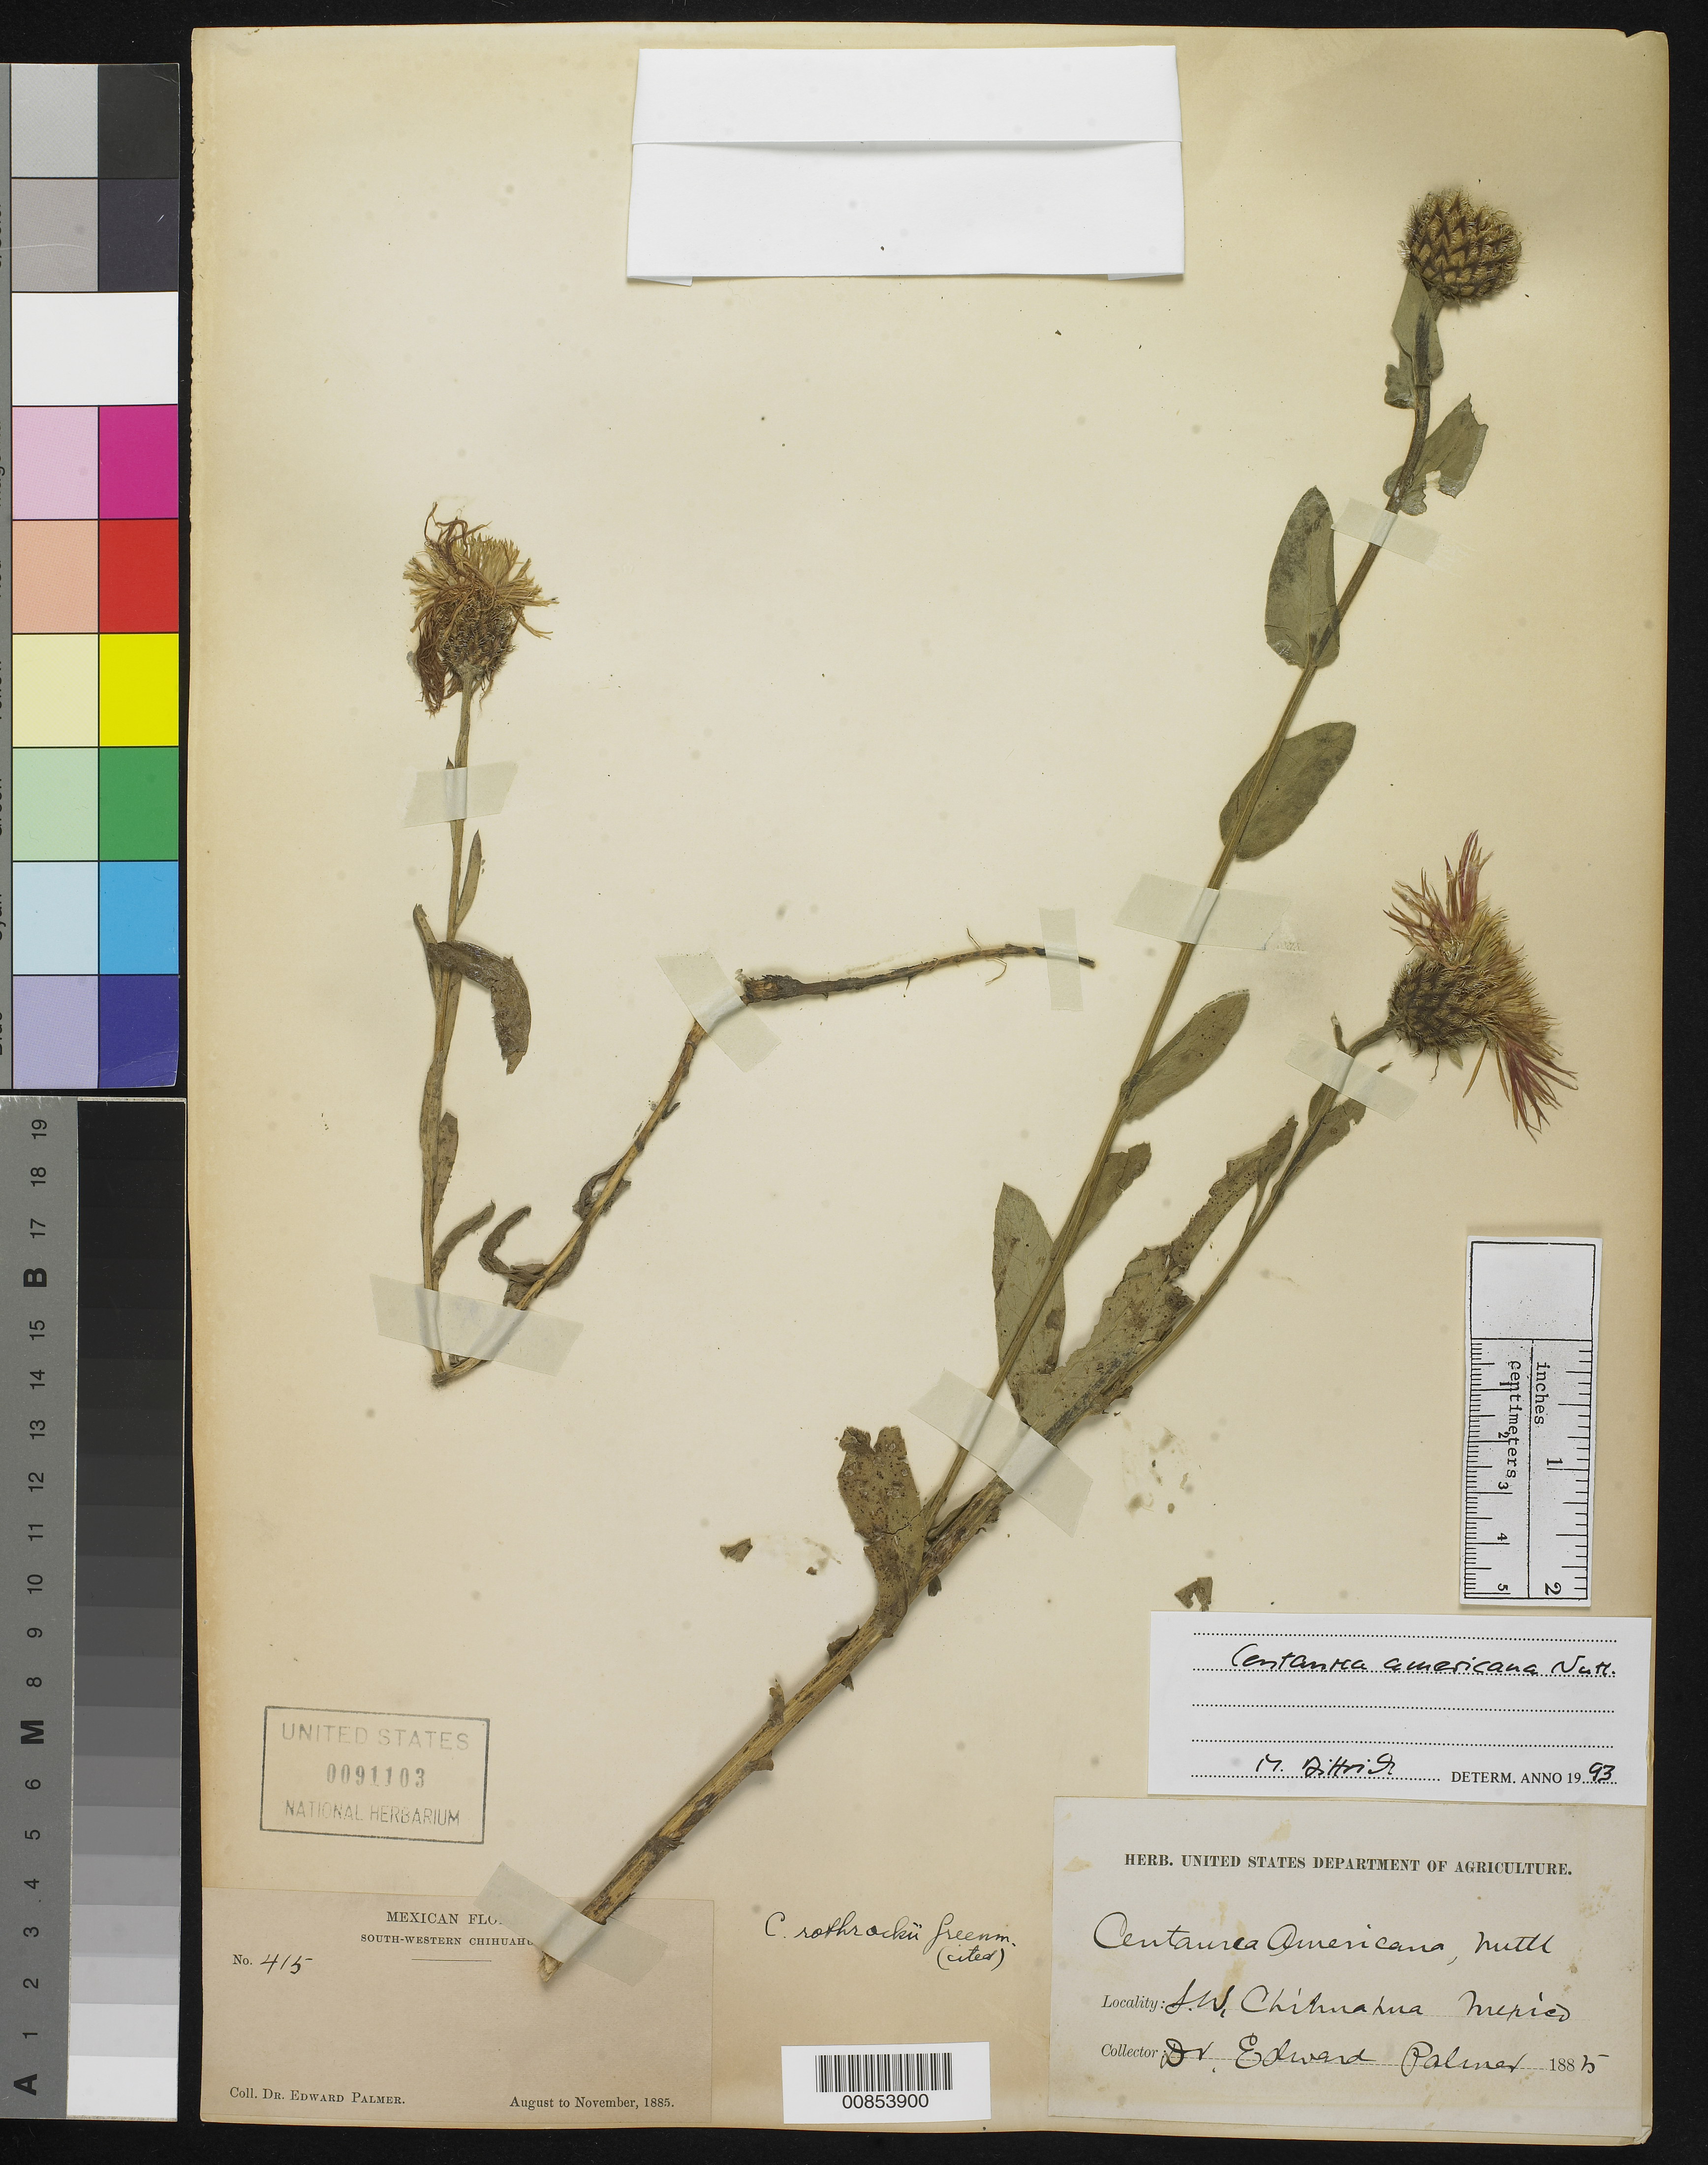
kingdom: Plantae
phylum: Tracheophyta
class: Magnoliopsida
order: Asterales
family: Asteraceae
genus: Plectocephalus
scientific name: Plectocephalus americanus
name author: (Nutt.) D. Don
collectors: E. Palmer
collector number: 415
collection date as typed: Aug 1885 to -- Nov 1885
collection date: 1885-08/1885-11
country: Mexico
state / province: Chihuahua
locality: South-Western Chihuahua.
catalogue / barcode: US 91103